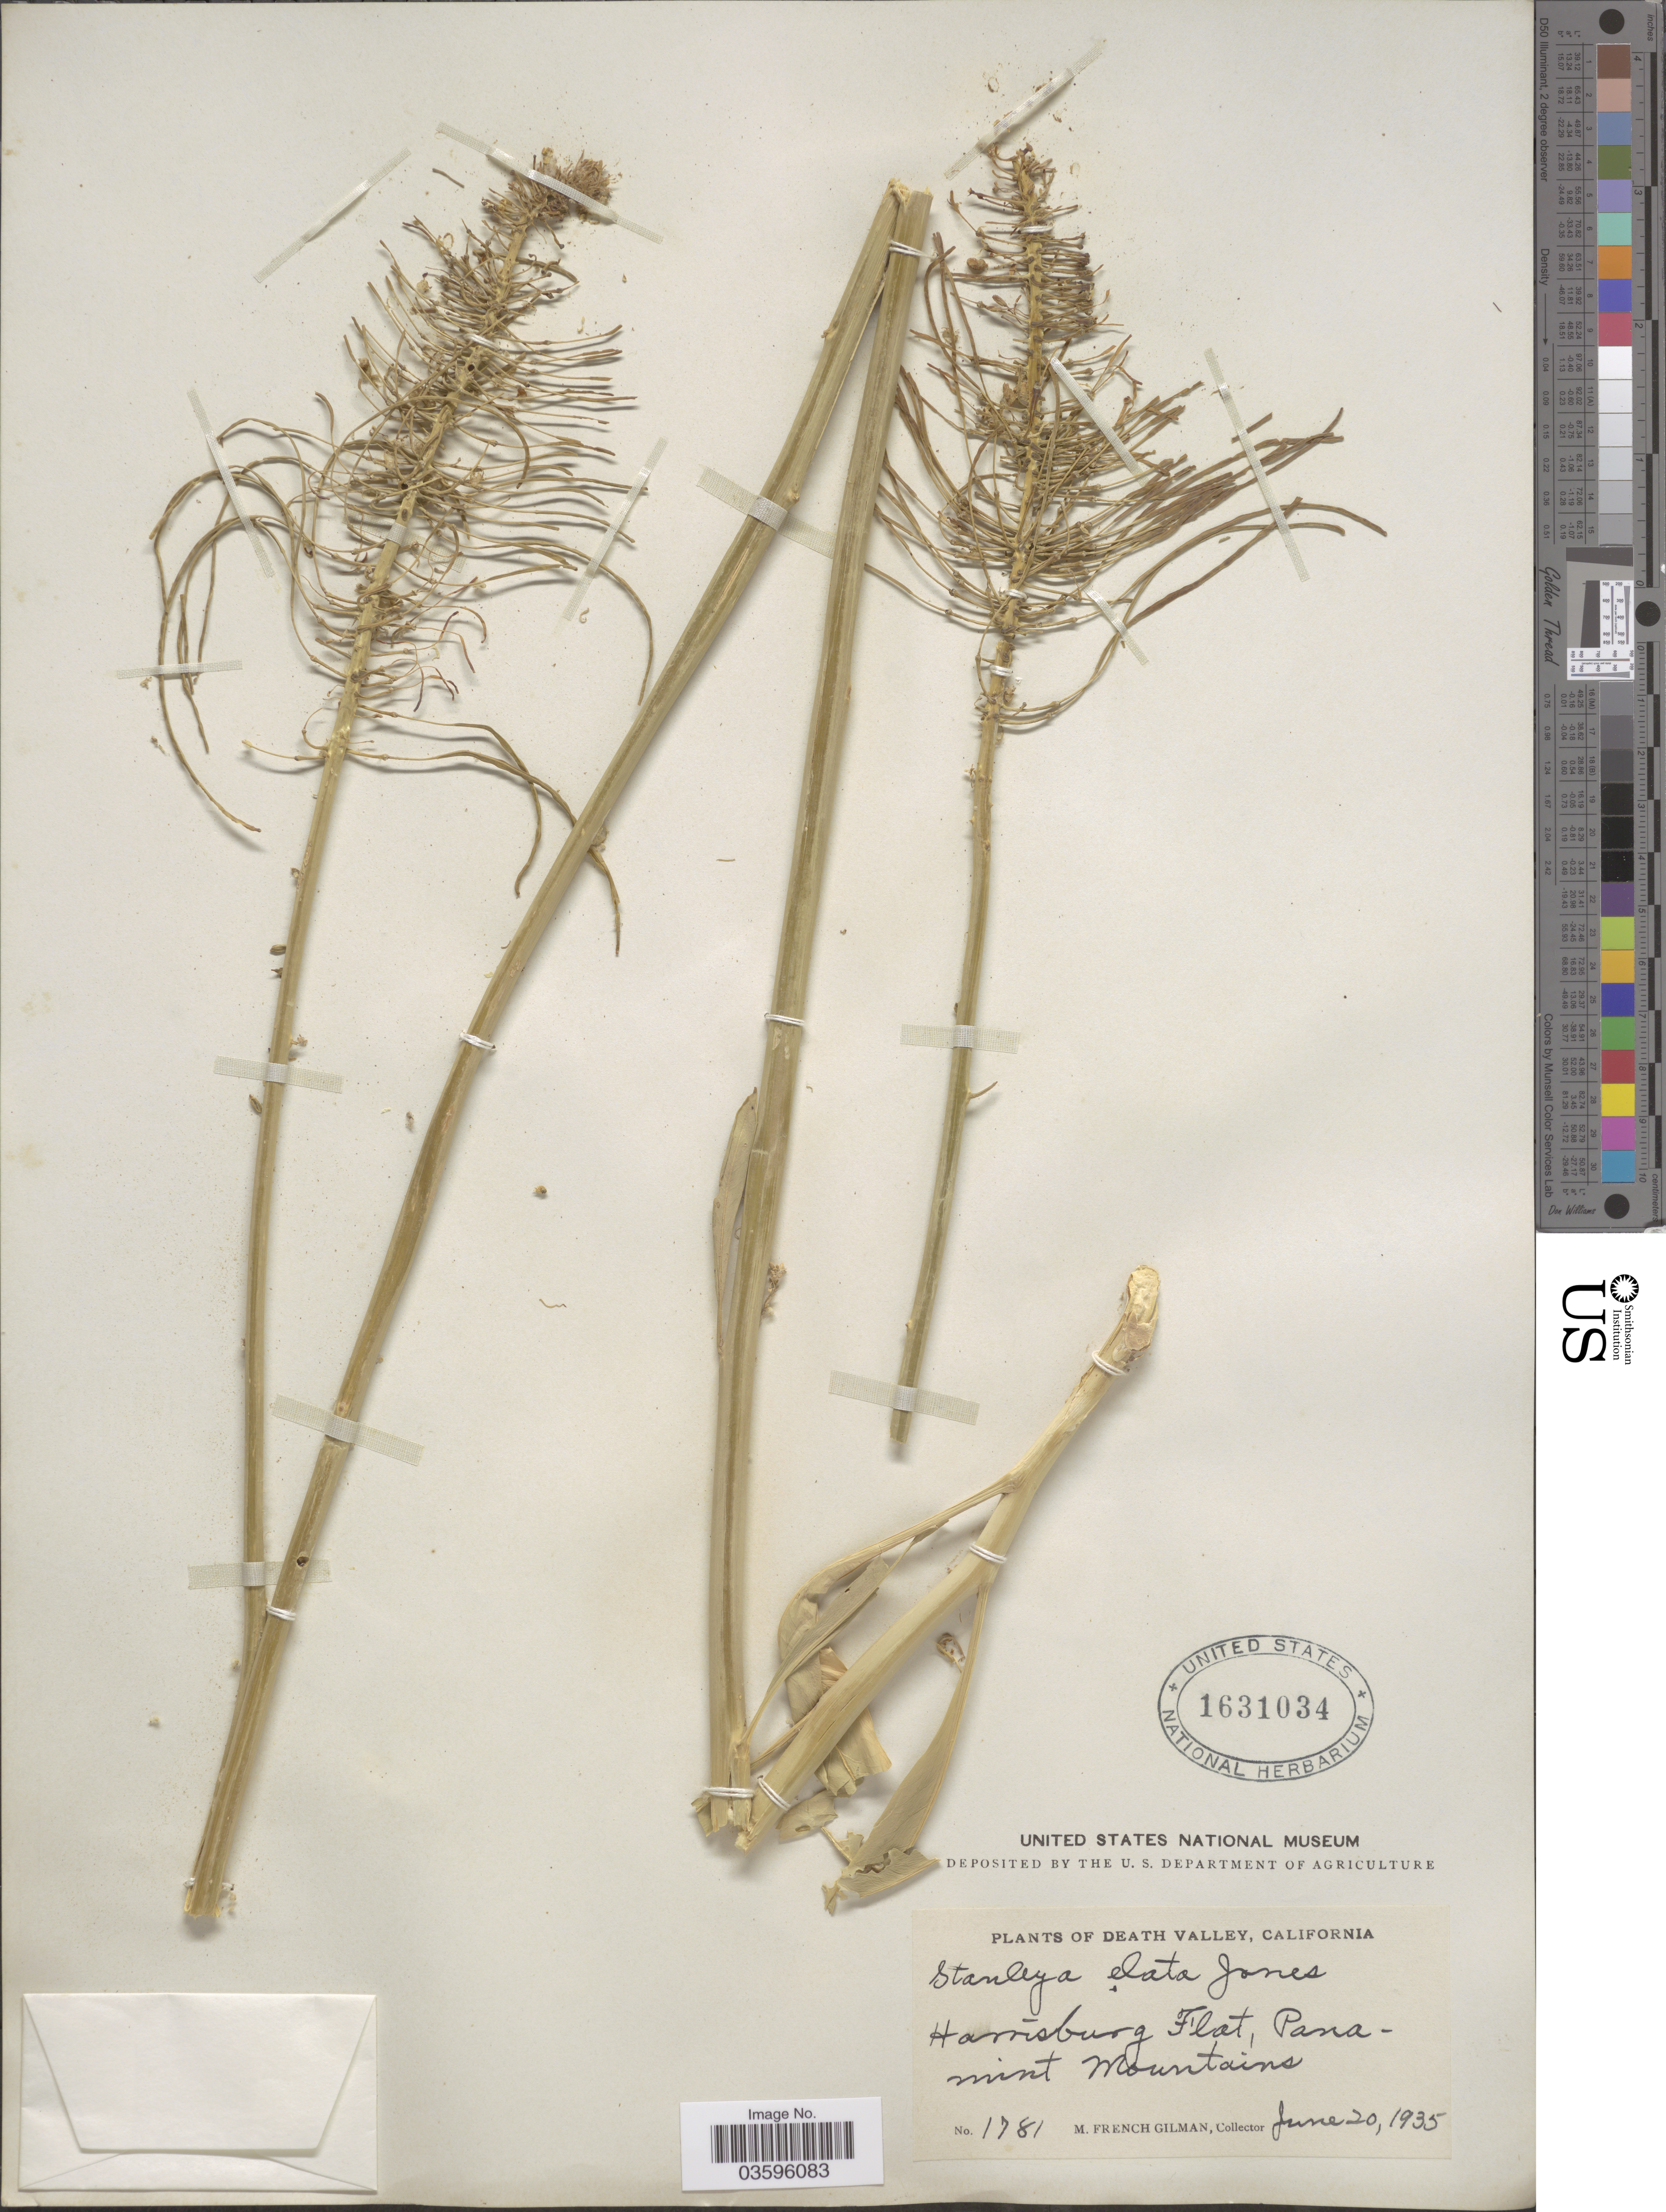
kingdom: Plantae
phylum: Tracheophyta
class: Magnoliopsida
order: Brassicales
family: Brassicaceae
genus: Stanleya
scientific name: Stanleya elata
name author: M.E. Jones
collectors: M. F. Gilman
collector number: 1781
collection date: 1935-06-20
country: United States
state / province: California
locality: Death Valley. Harrisburg Flat, Panamint Mountains.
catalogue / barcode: US 1631034